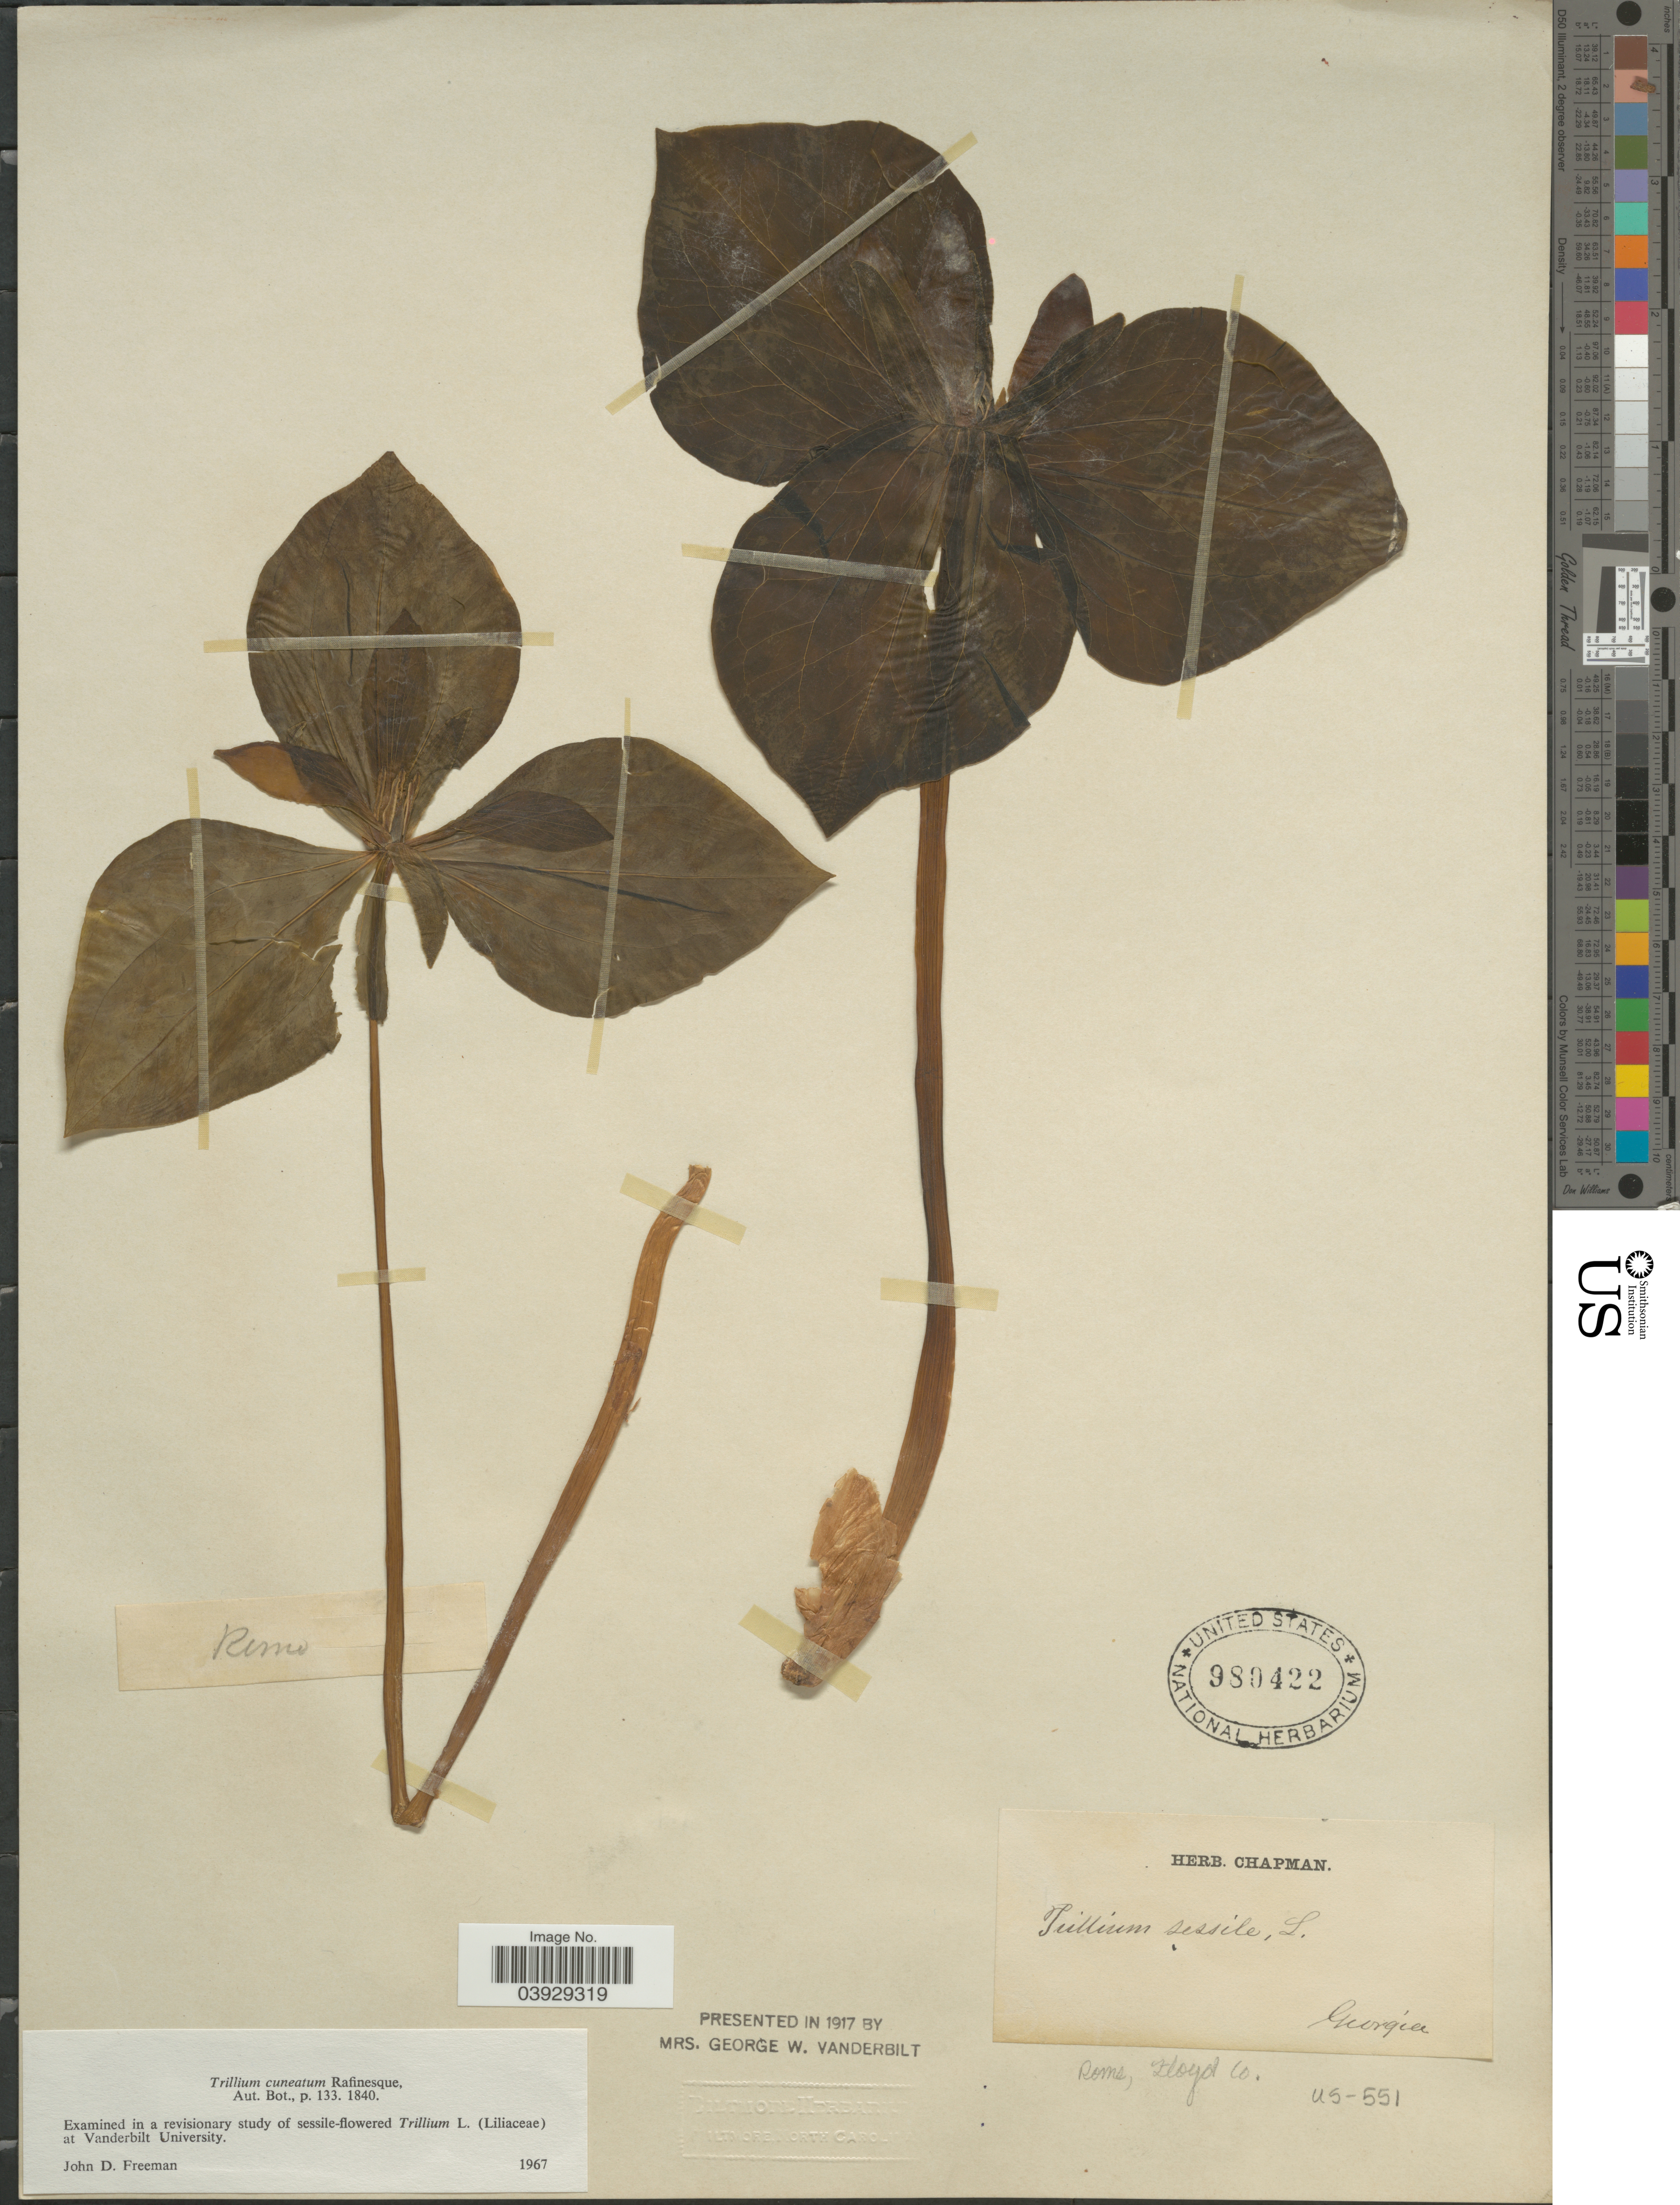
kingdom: Plantae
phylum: Tracheophyta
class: Liliopsida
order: Liliales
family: Melanthiaceae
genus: Trillium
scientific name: Trillium cuneatum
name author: Raf.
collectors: ex herb. Chapman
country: United States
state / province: Georgia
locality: Rome, Floyd Co.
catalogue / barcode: US 980422